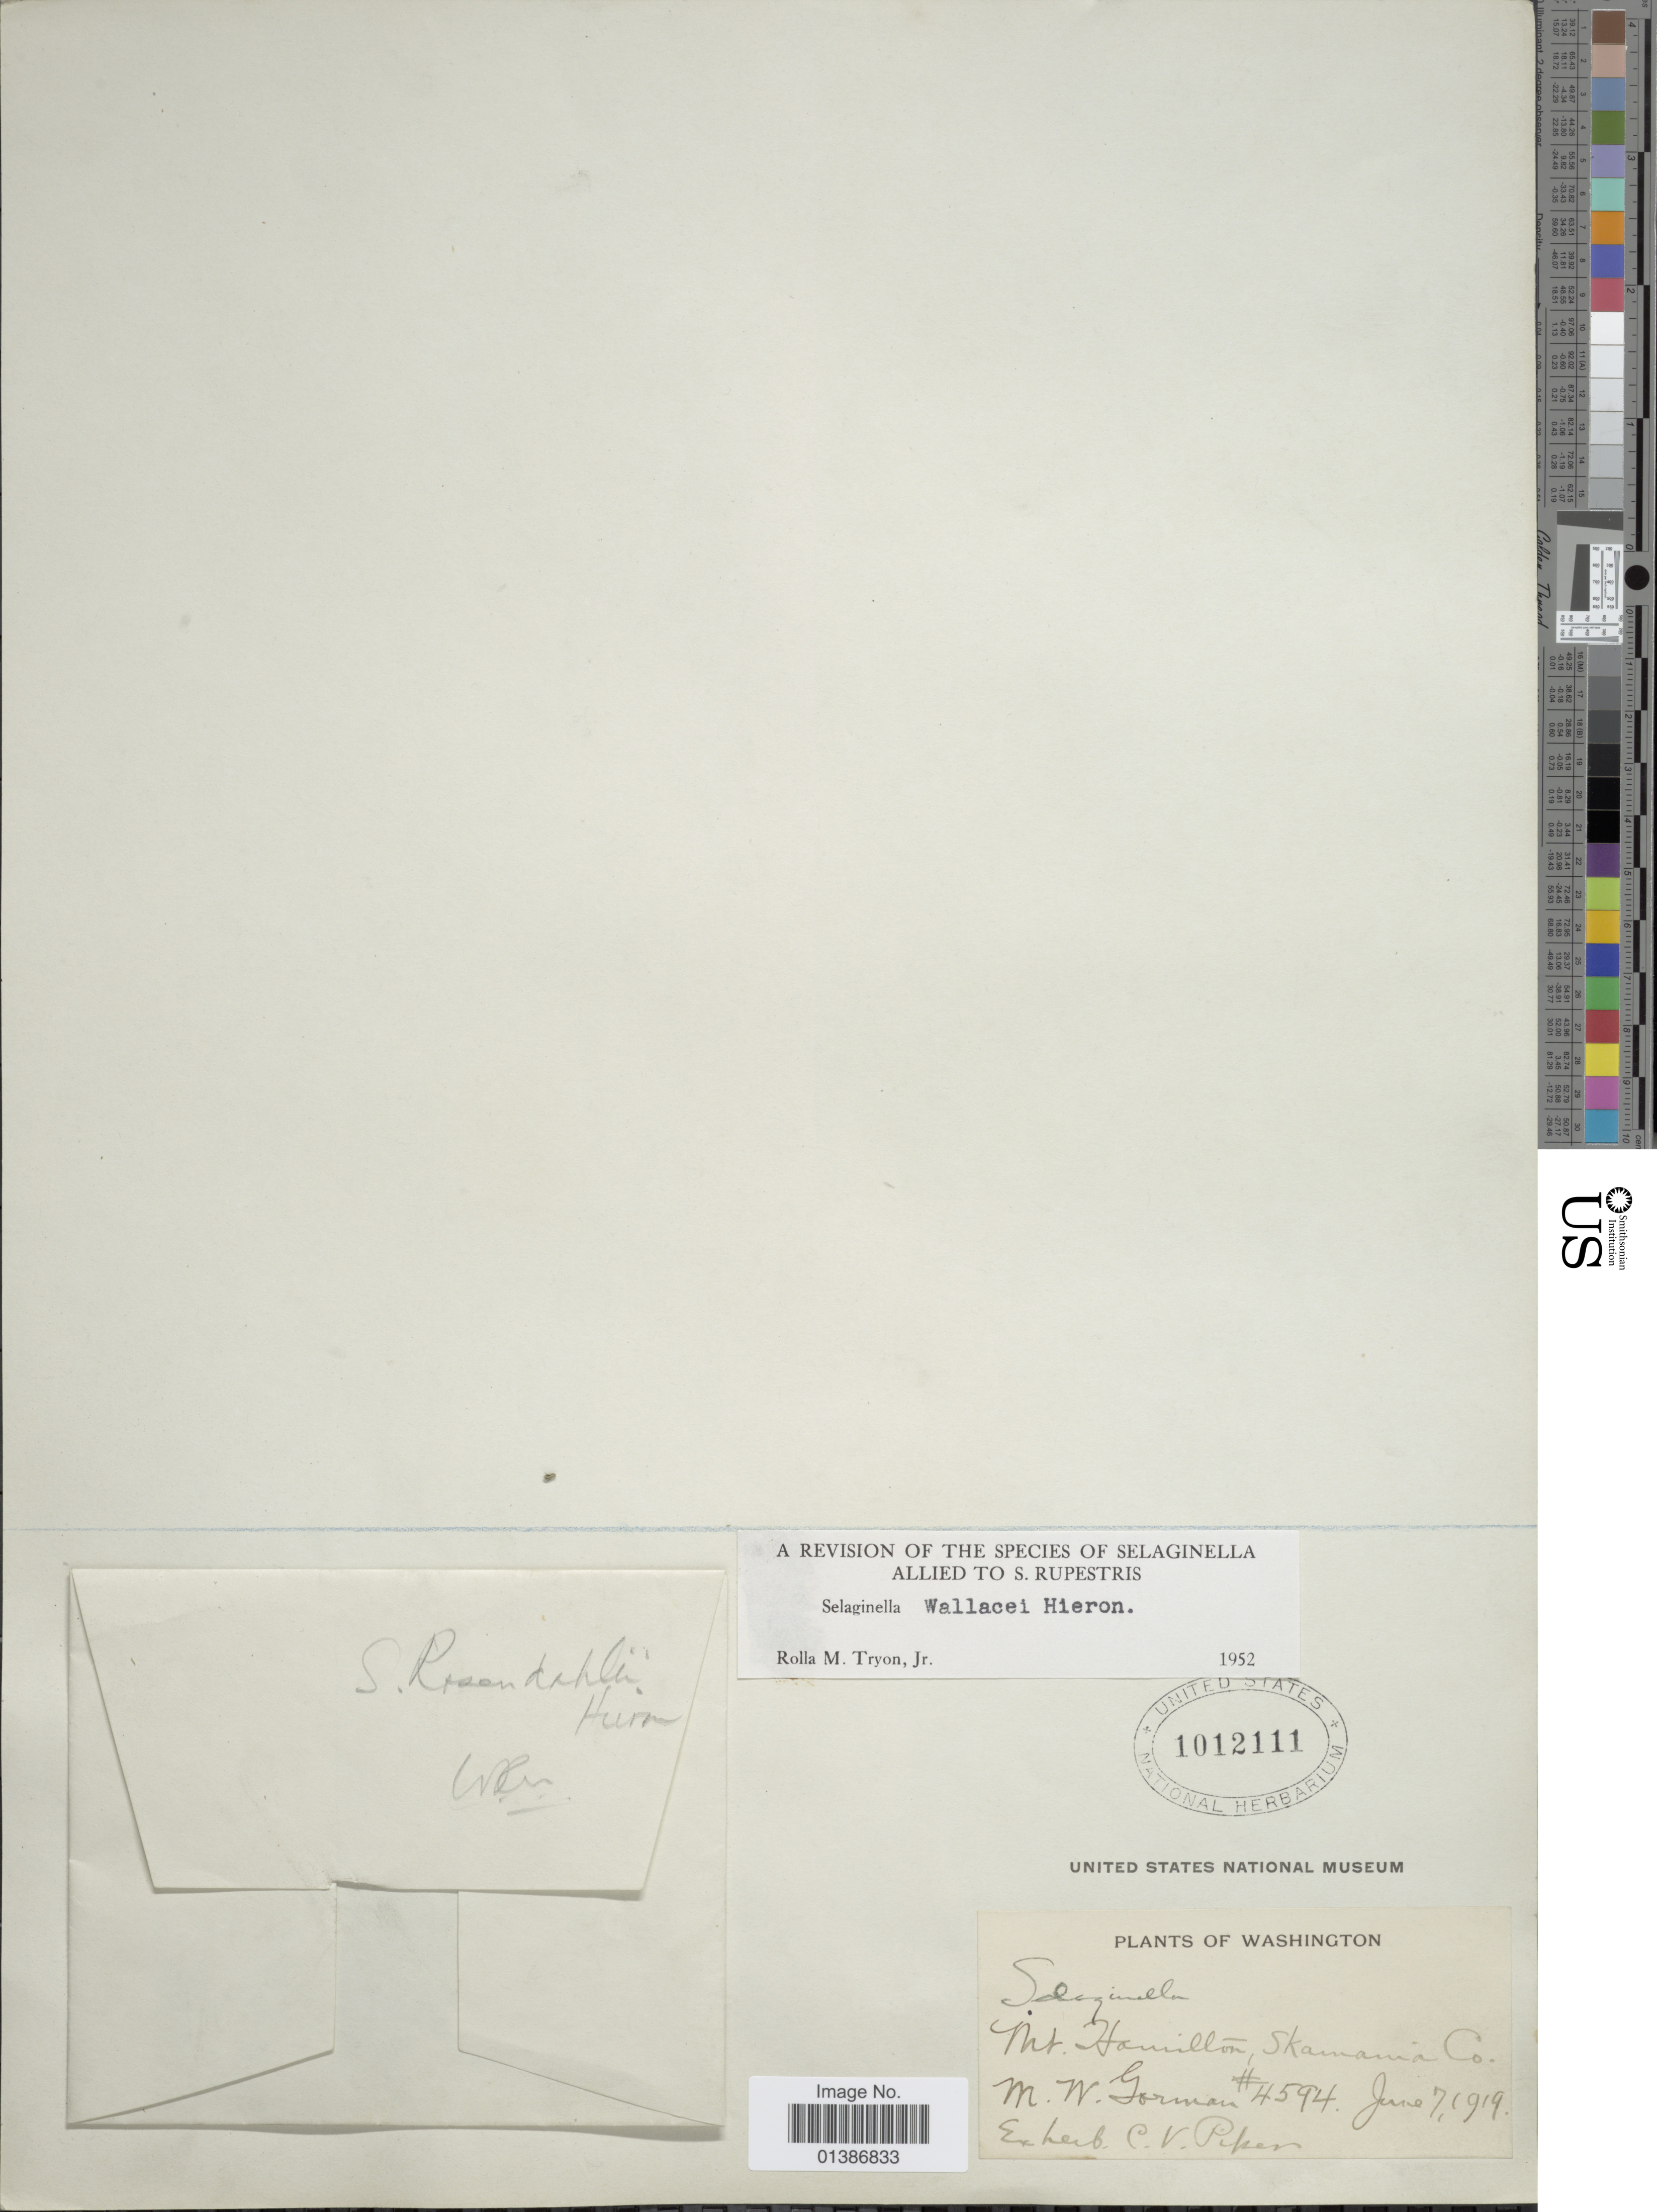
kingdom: Plantae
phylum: Tracheophyta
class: Lycopodiopsida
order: Selaginellales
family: Selaginellaceae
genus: Selaginella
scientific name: Selaginella wallacei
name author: Hieron.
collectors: M. W. Gorman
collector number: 4594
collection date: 1919-06-07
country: United States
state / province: Washington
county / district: Skamania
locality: Mt. Hamilton, Skamania Co.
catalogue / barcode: US 1012111